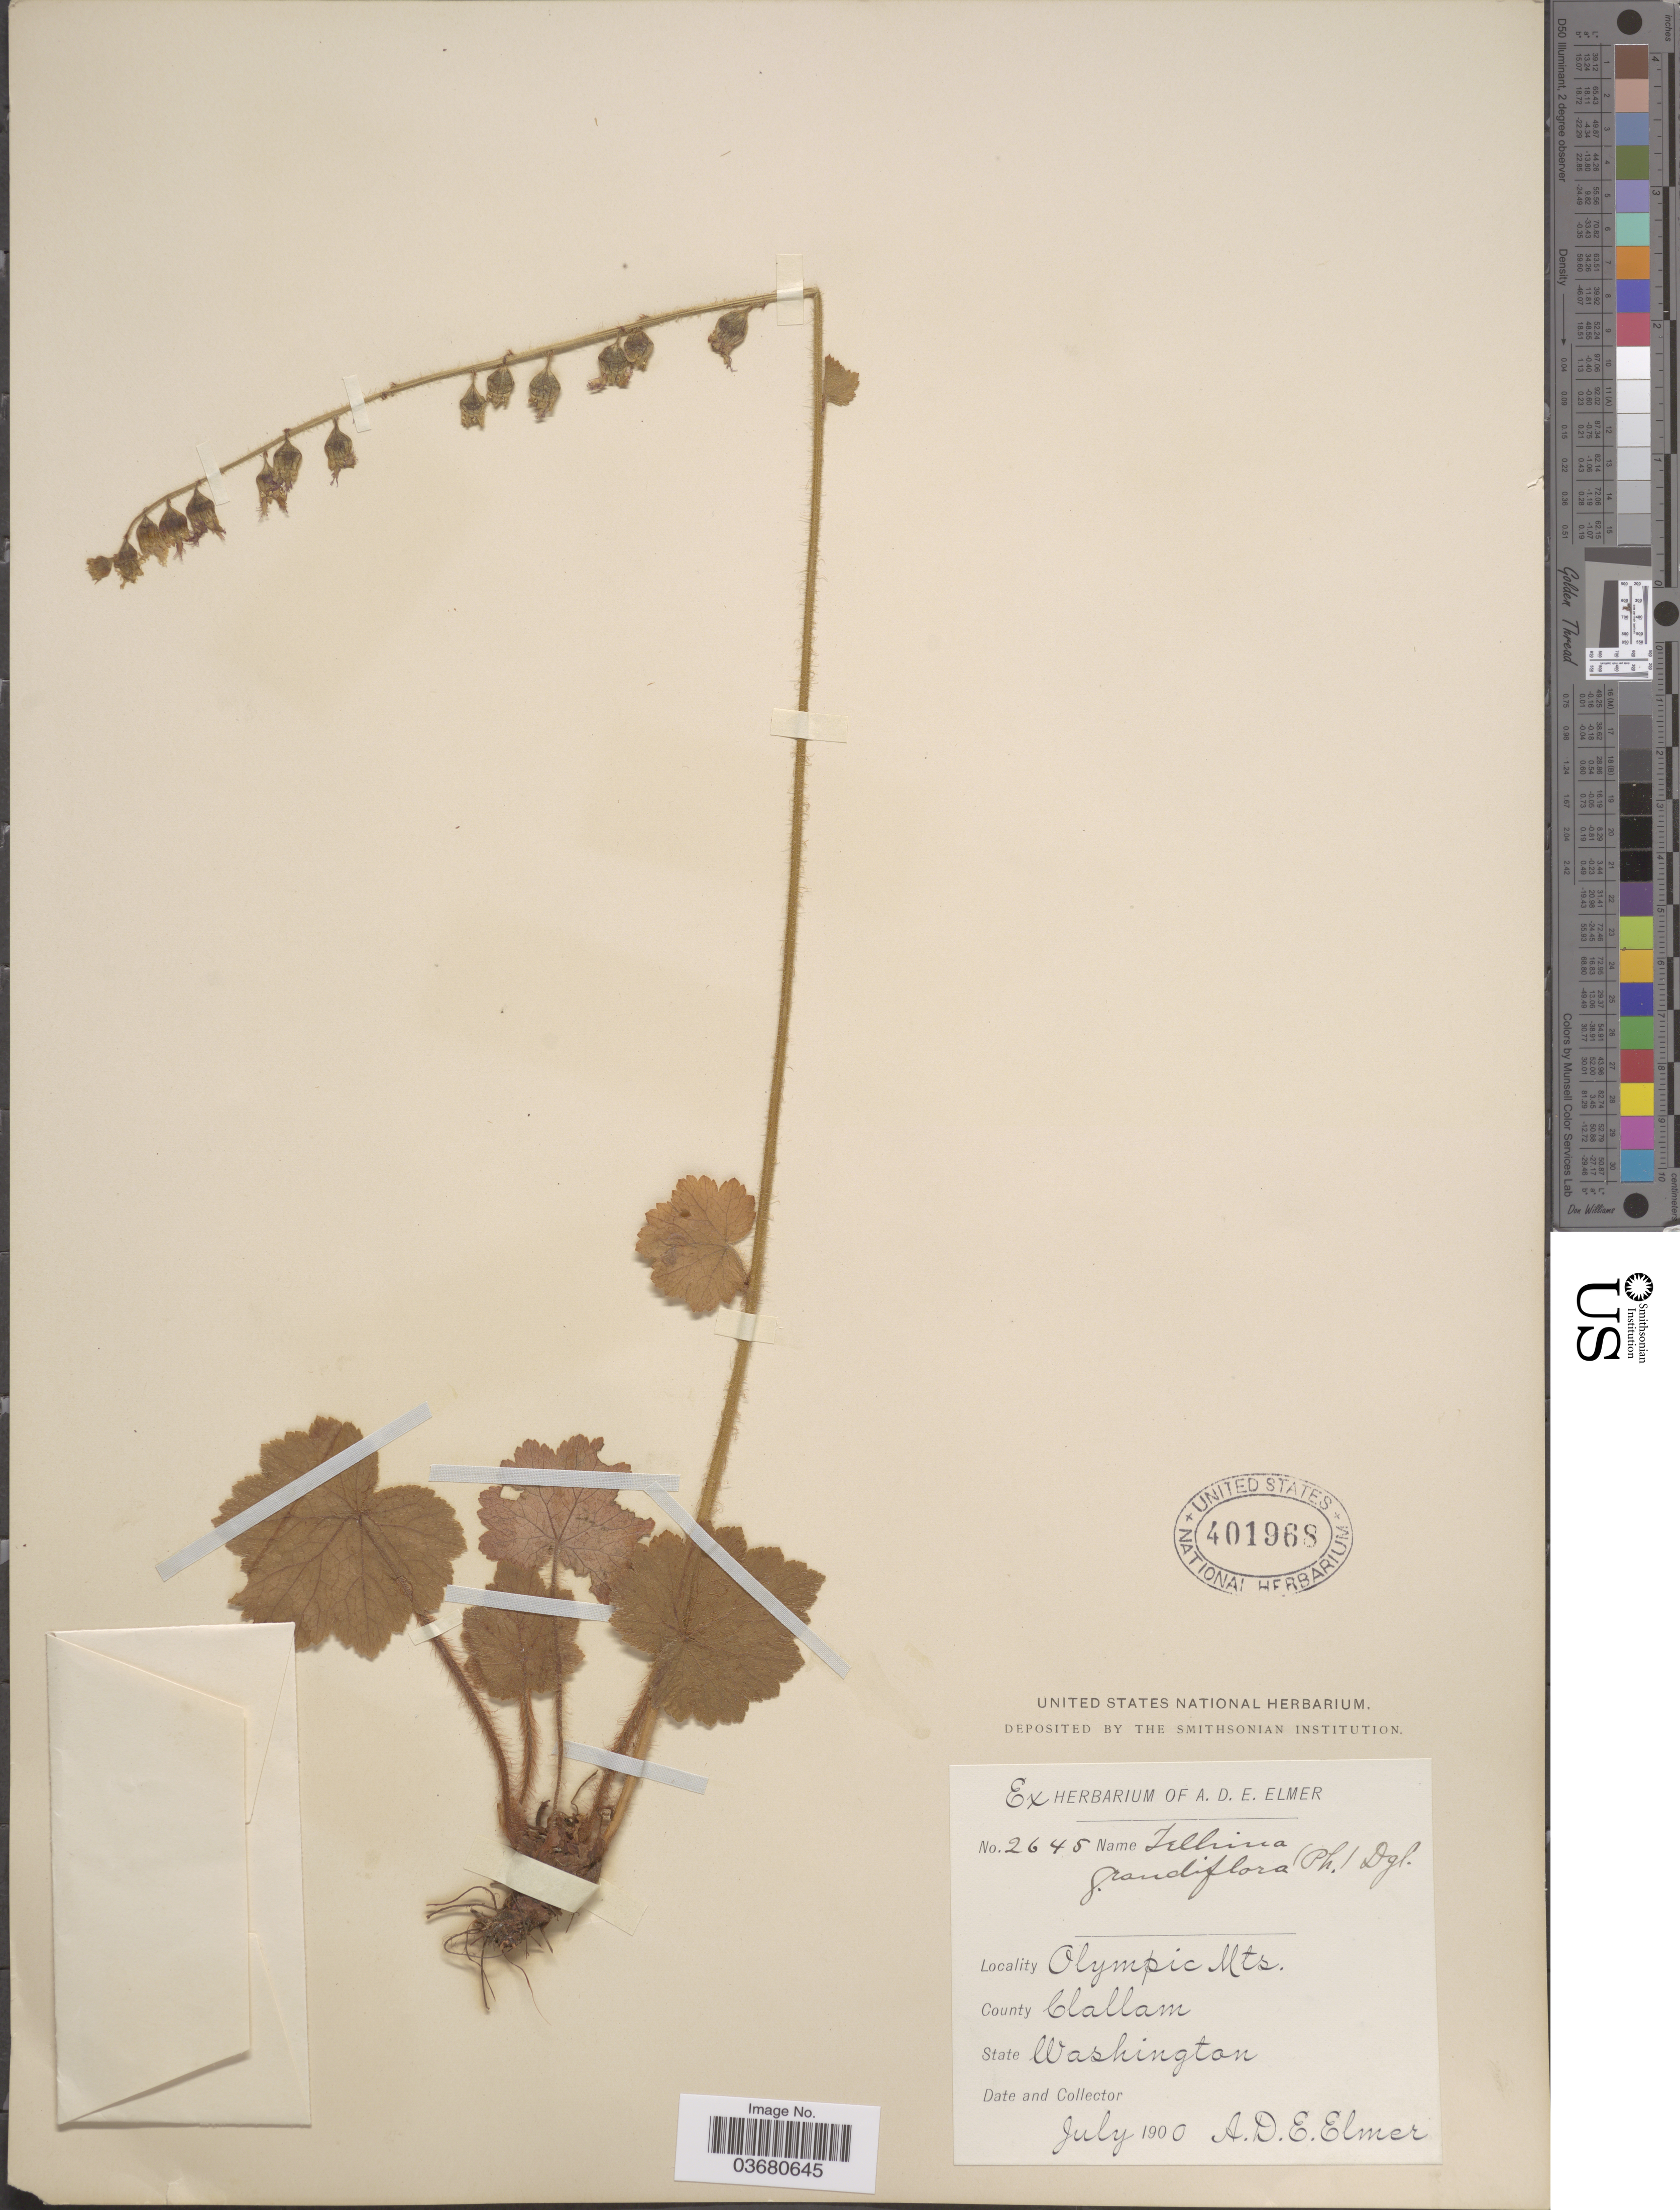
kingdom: Plantae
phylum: Tracheophyta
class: Magnoliopsida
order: Saxifragales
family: Saxifragaceae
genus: Tellima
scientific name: Tellima grandiflora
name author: (Pursh) Douglas ex Lindl.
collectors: A. D. E. Elmer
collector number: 2645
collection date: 1900-07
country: United States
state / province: Washington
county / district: Clallam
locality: Olympic Mts. County Clallam.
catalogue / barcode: US 401968